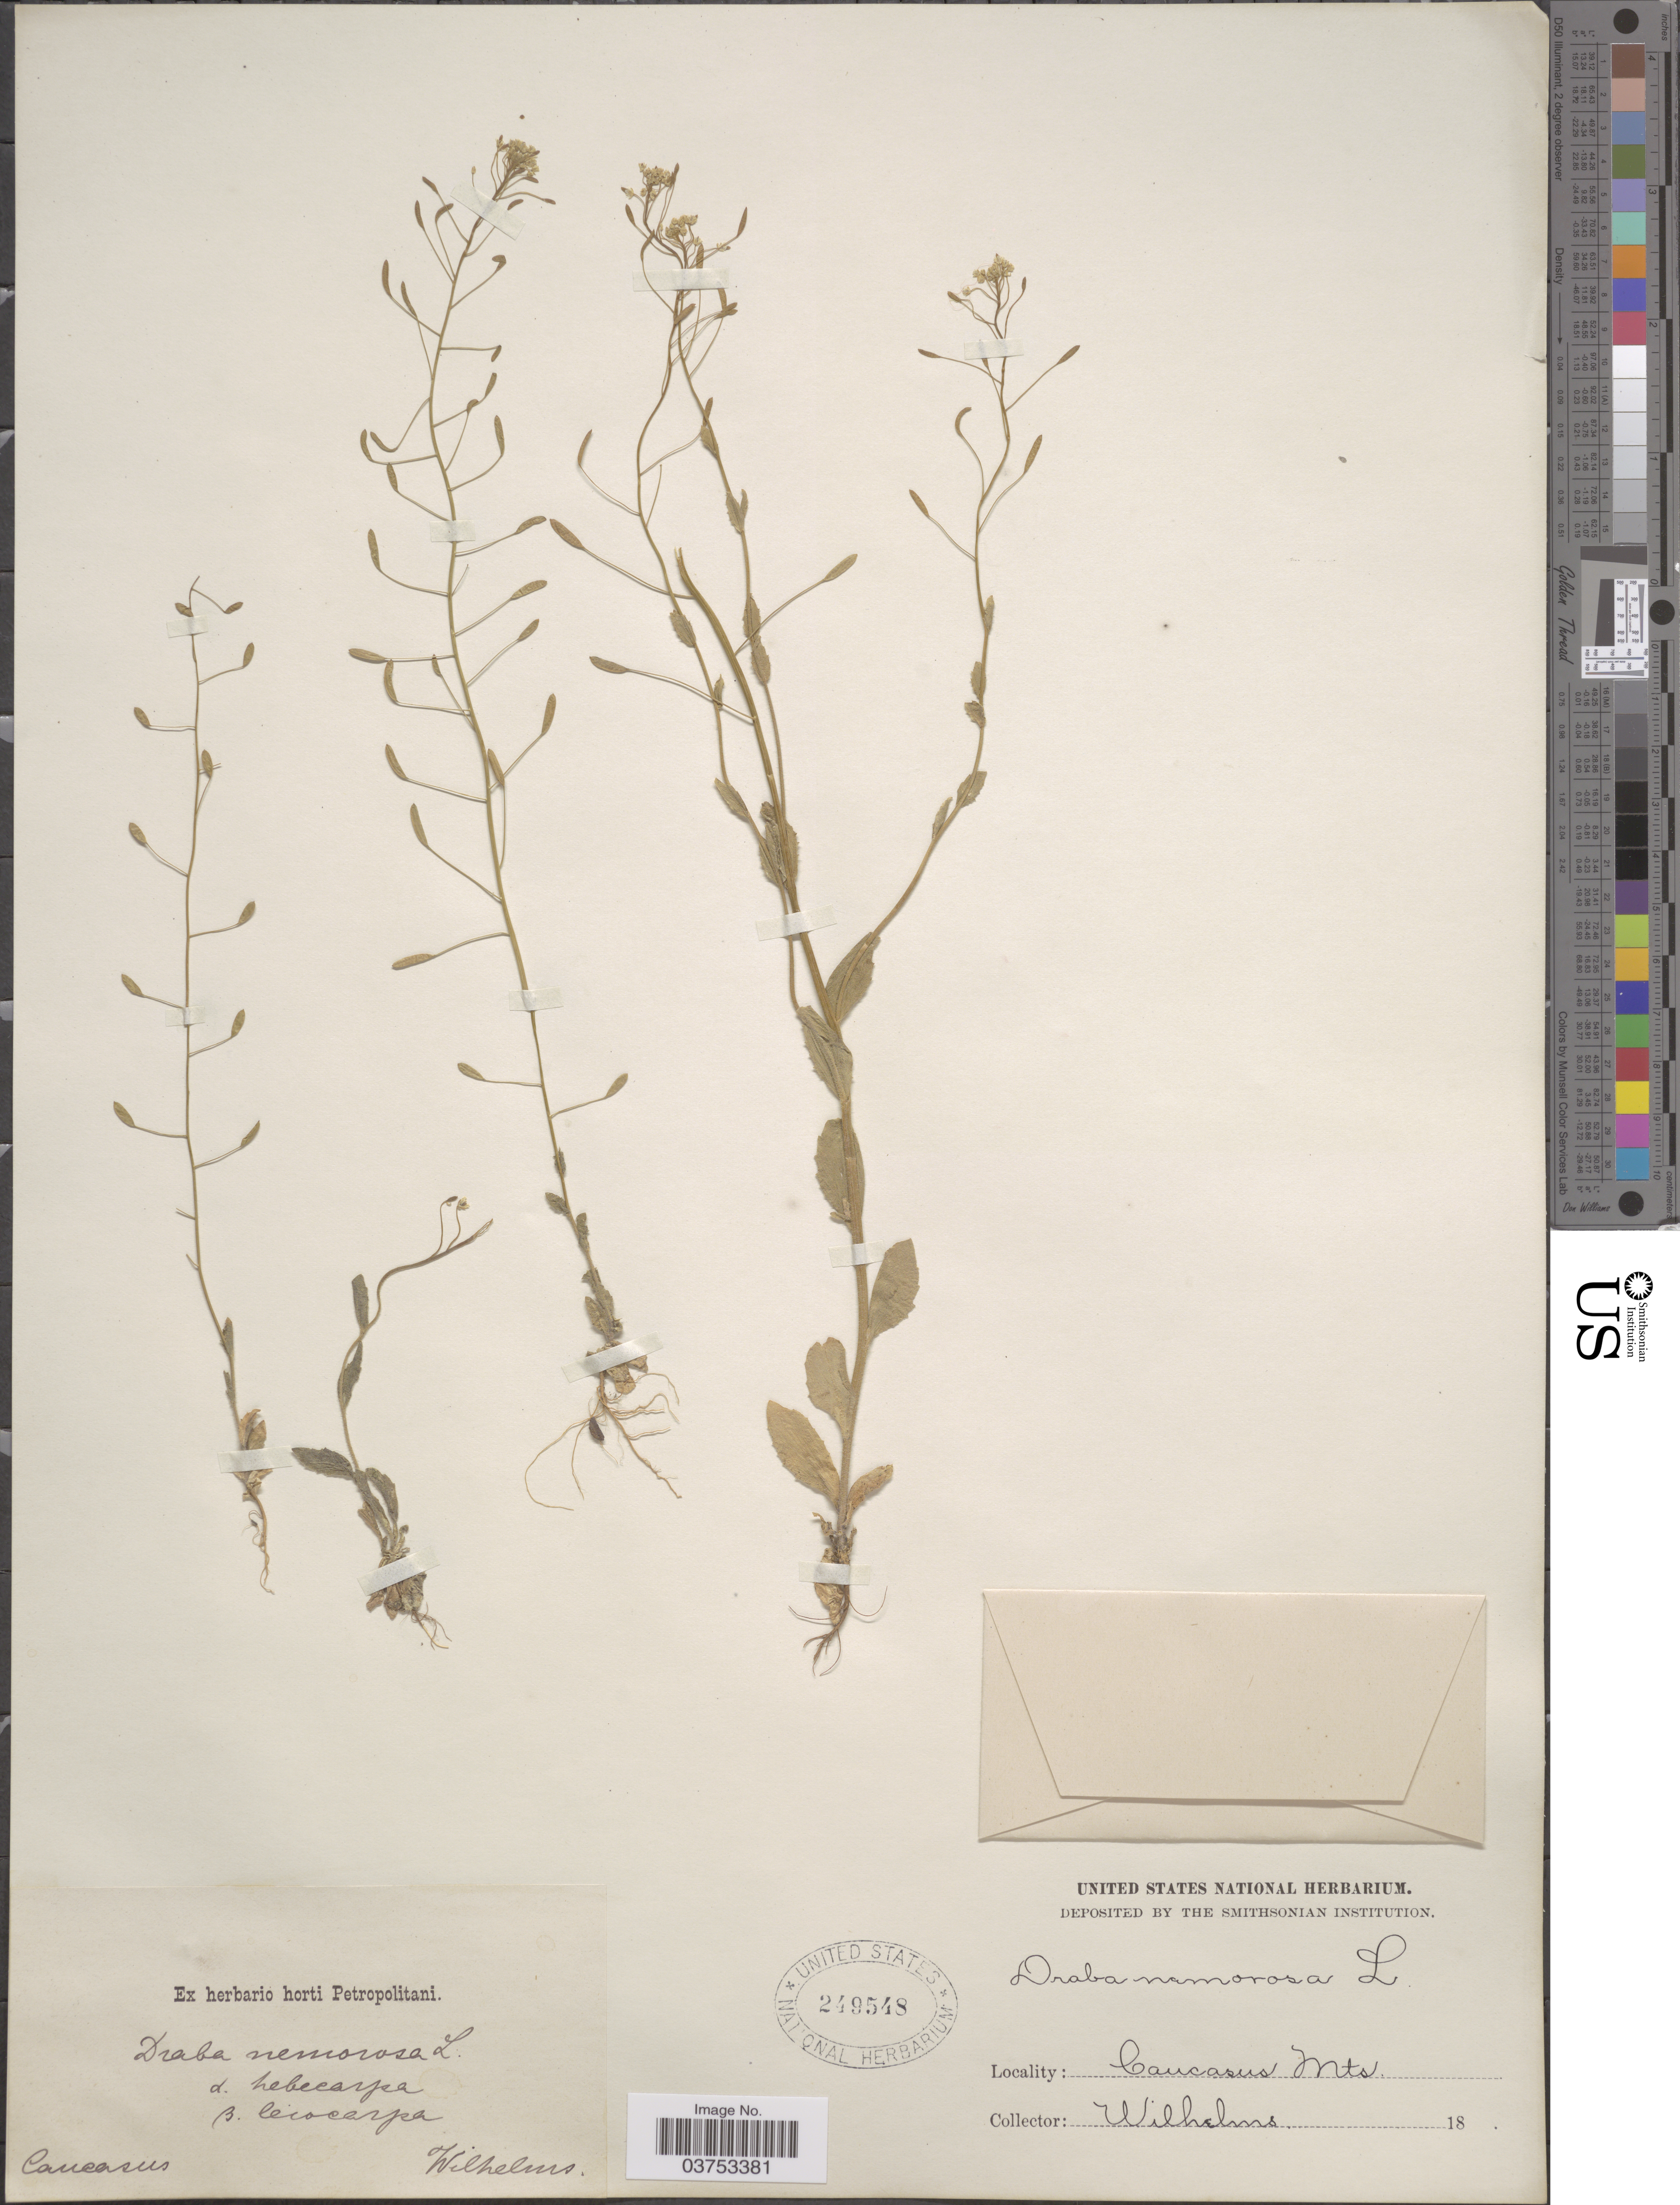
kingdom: Plantae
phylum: Tracheophyta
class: Magnoliopsida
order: Brassicales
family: Brassicaceae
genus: Draba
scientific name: Draba nemorosa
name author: L.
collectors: C. Wilhelms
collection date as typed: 18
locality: Caucasus. Caucasus Mts.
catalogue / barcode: US 249548